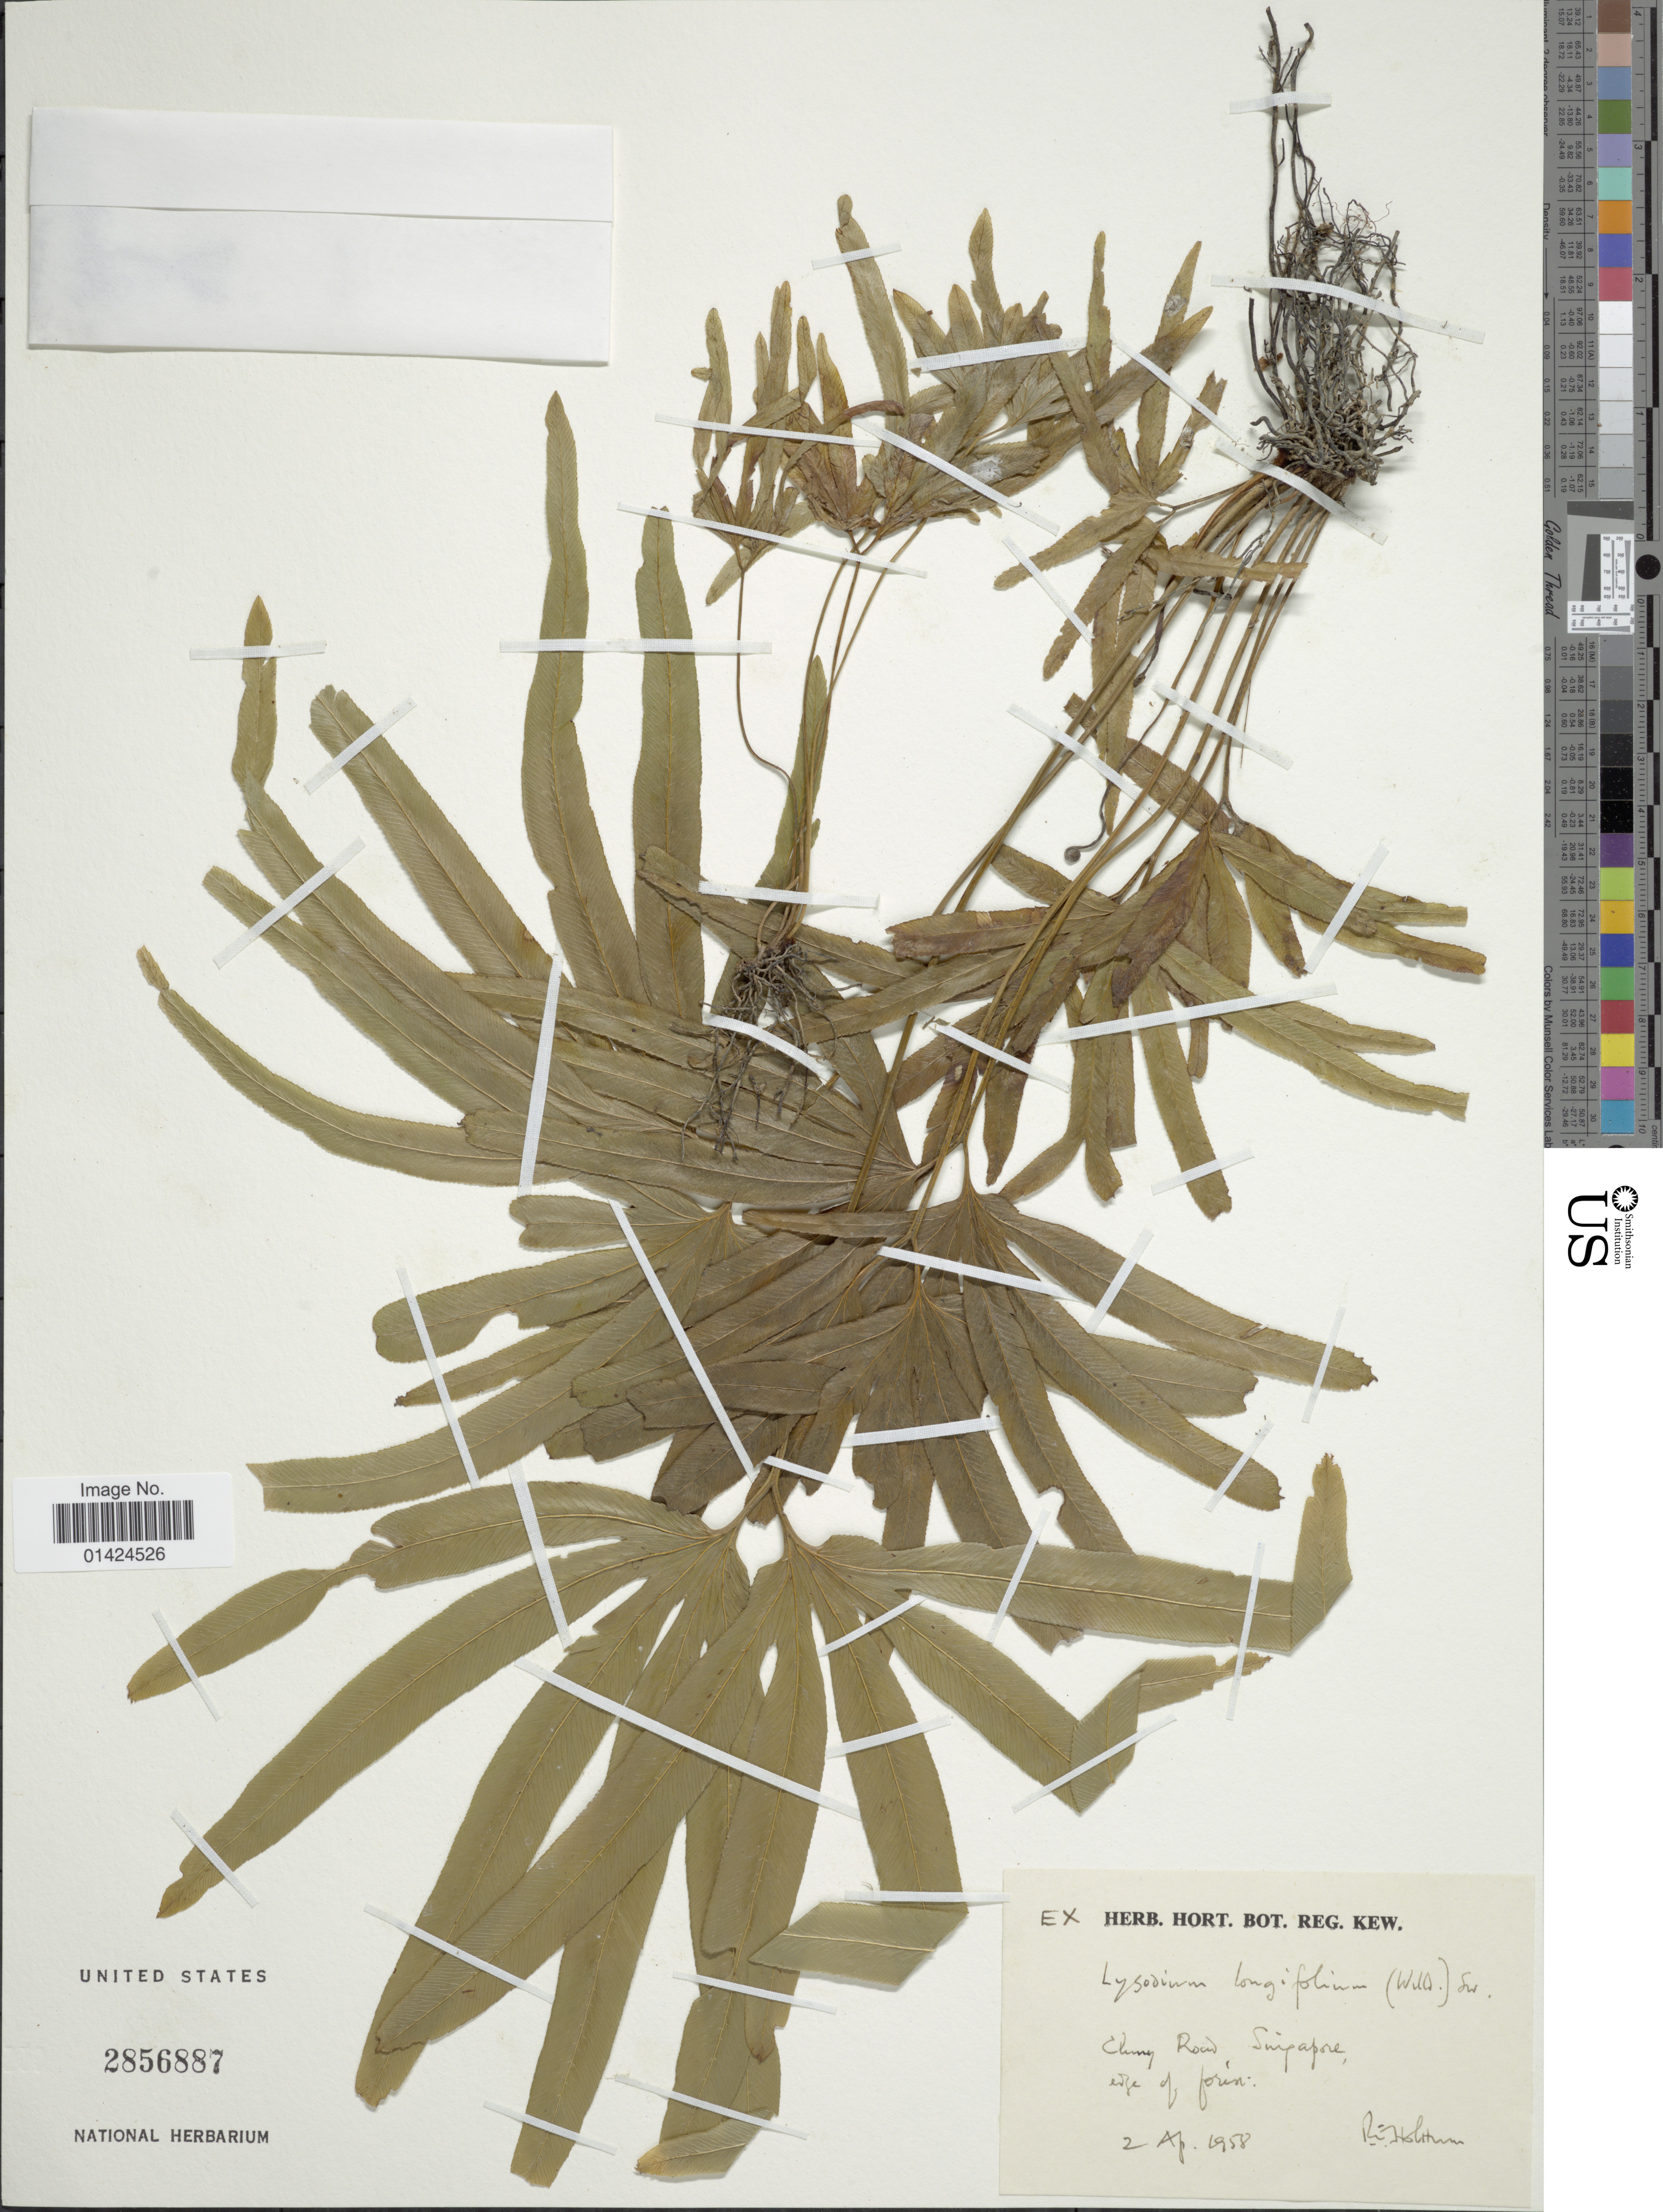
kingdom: Plantae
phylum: Tracheophyta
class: Polypodiopsida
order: Schizaeales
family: Lygodiaceae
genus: Lygodium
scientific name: Lygodium longifolium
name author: (Willd.) Sw.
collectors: R. E. Holttum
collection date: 1958-04-02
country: Singapore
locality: Ching Round. Edge of forum. [interpreted]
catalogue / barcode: US 2856887